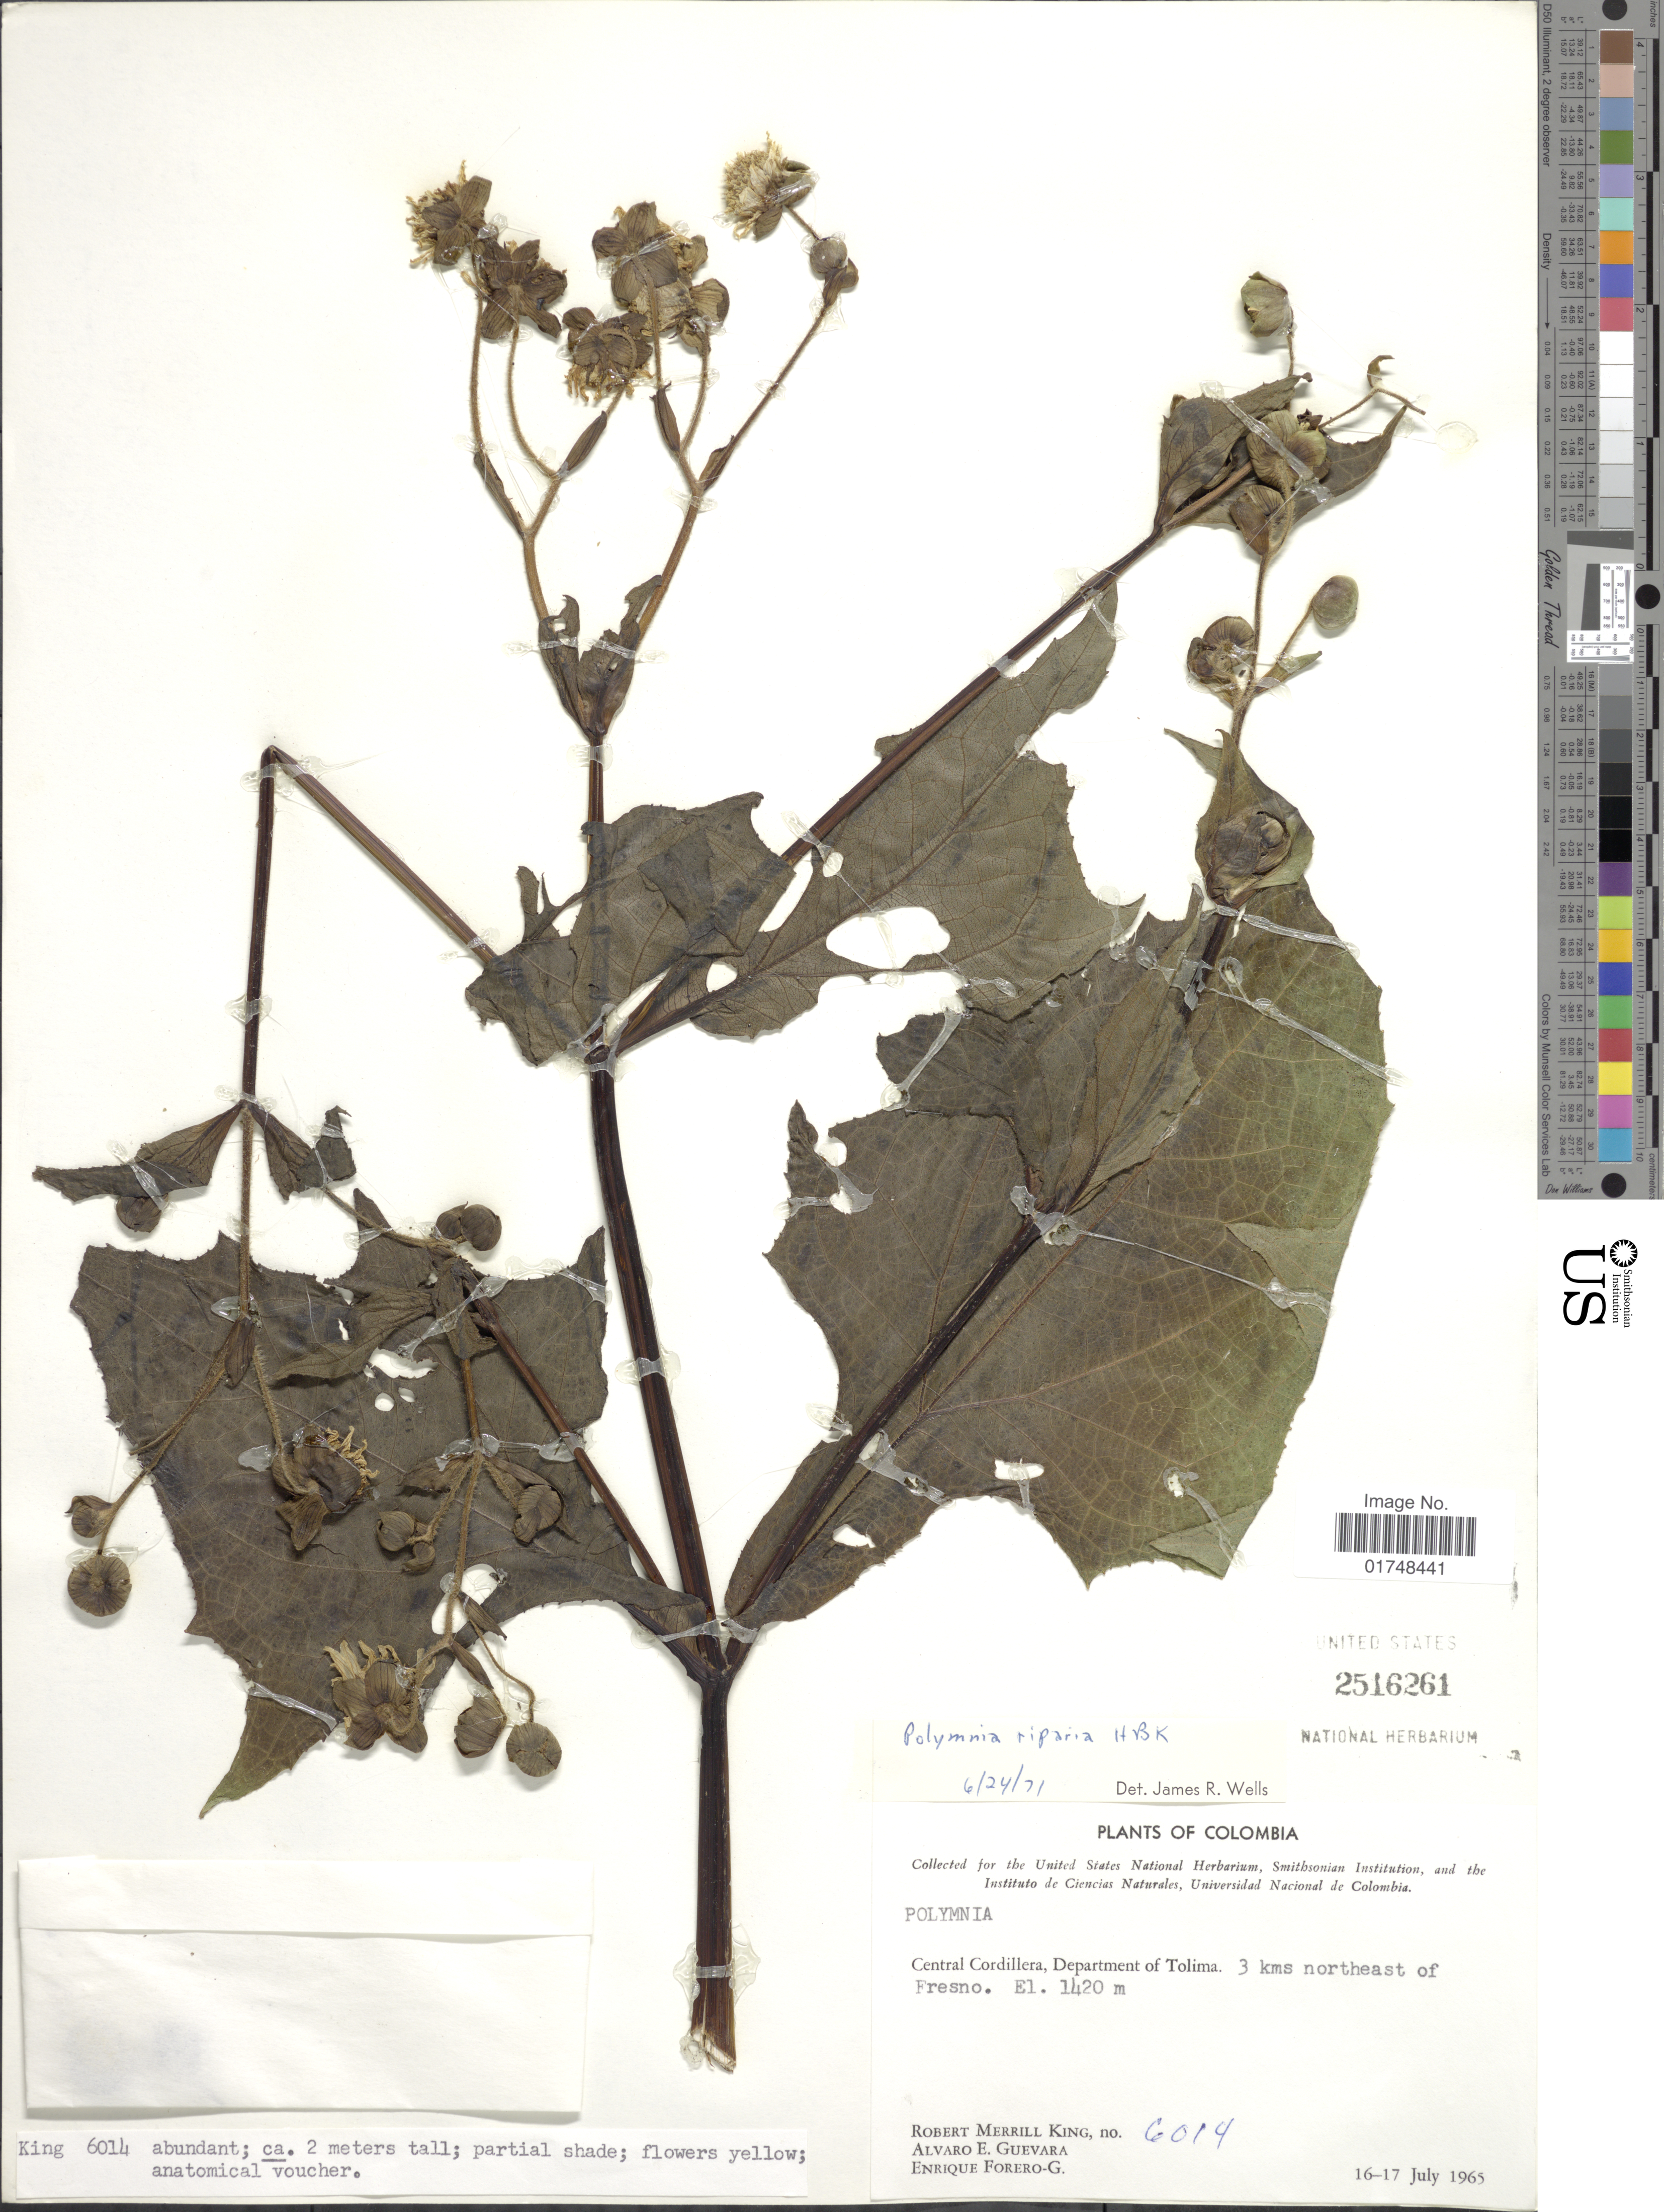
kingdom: Plantae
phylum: Tracheophyta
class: Magnoliopsida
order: Asterales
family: Asteraceae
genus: Smallanthus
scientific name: Smallanthus riparius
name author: (Kunth) H. Rob.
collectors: R. M. King, A. E. Guevara & E. Forero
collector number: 6014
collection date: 1965-07-16/1965-07-17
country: Colombia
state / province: Tolima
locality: Central Cordillera, 3 kms northeast of Fresno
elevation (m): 1420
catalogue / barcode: US 2516261